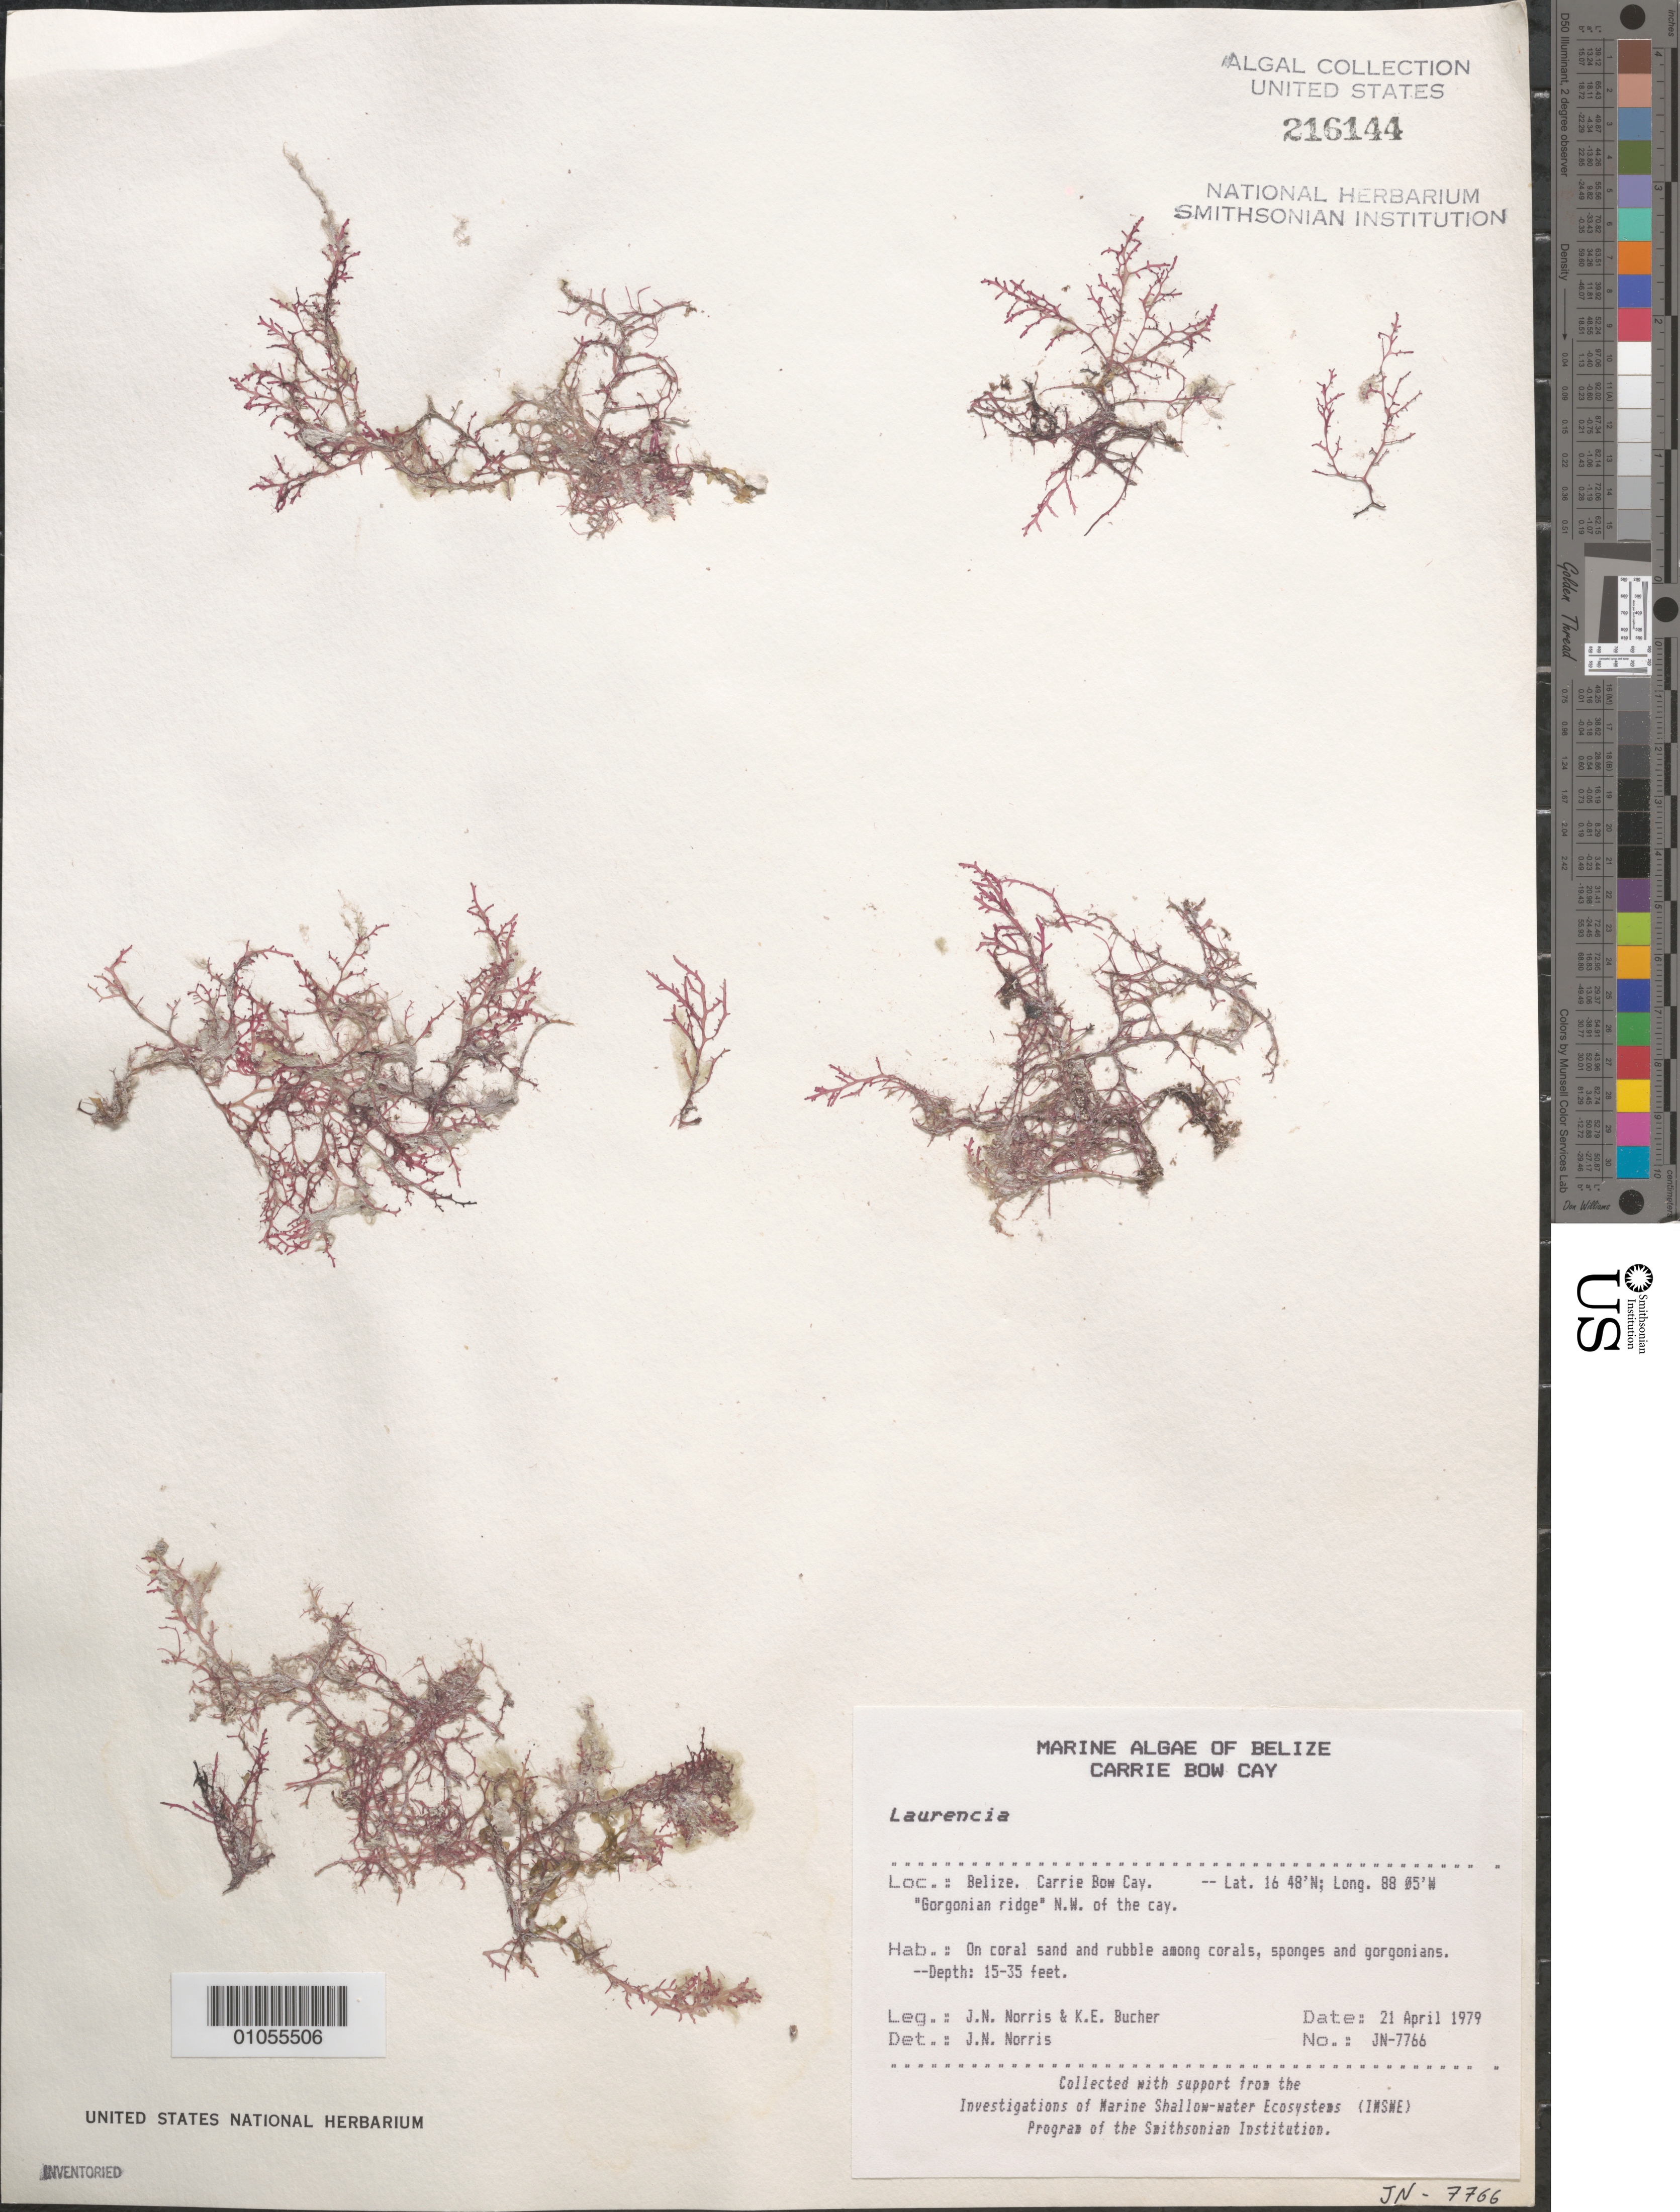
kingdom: Plantae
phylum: Rhodophyta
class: Florideophyceae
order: Ceramiales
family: Rhodomelaceae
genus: Laurencia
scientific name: Laurencia sp.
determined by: Norris, James N.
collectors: J. N. Norris & K. E. Bucher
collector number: JN-7766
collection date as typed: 21 Apr 1979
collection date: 1979-04-21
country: Belize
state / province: Stann Creek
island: Carrie Bow Cay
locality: "Gorgonian ridge" northwest of the cay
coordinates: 16 48'N, 88 05'W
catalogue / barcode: US 216144